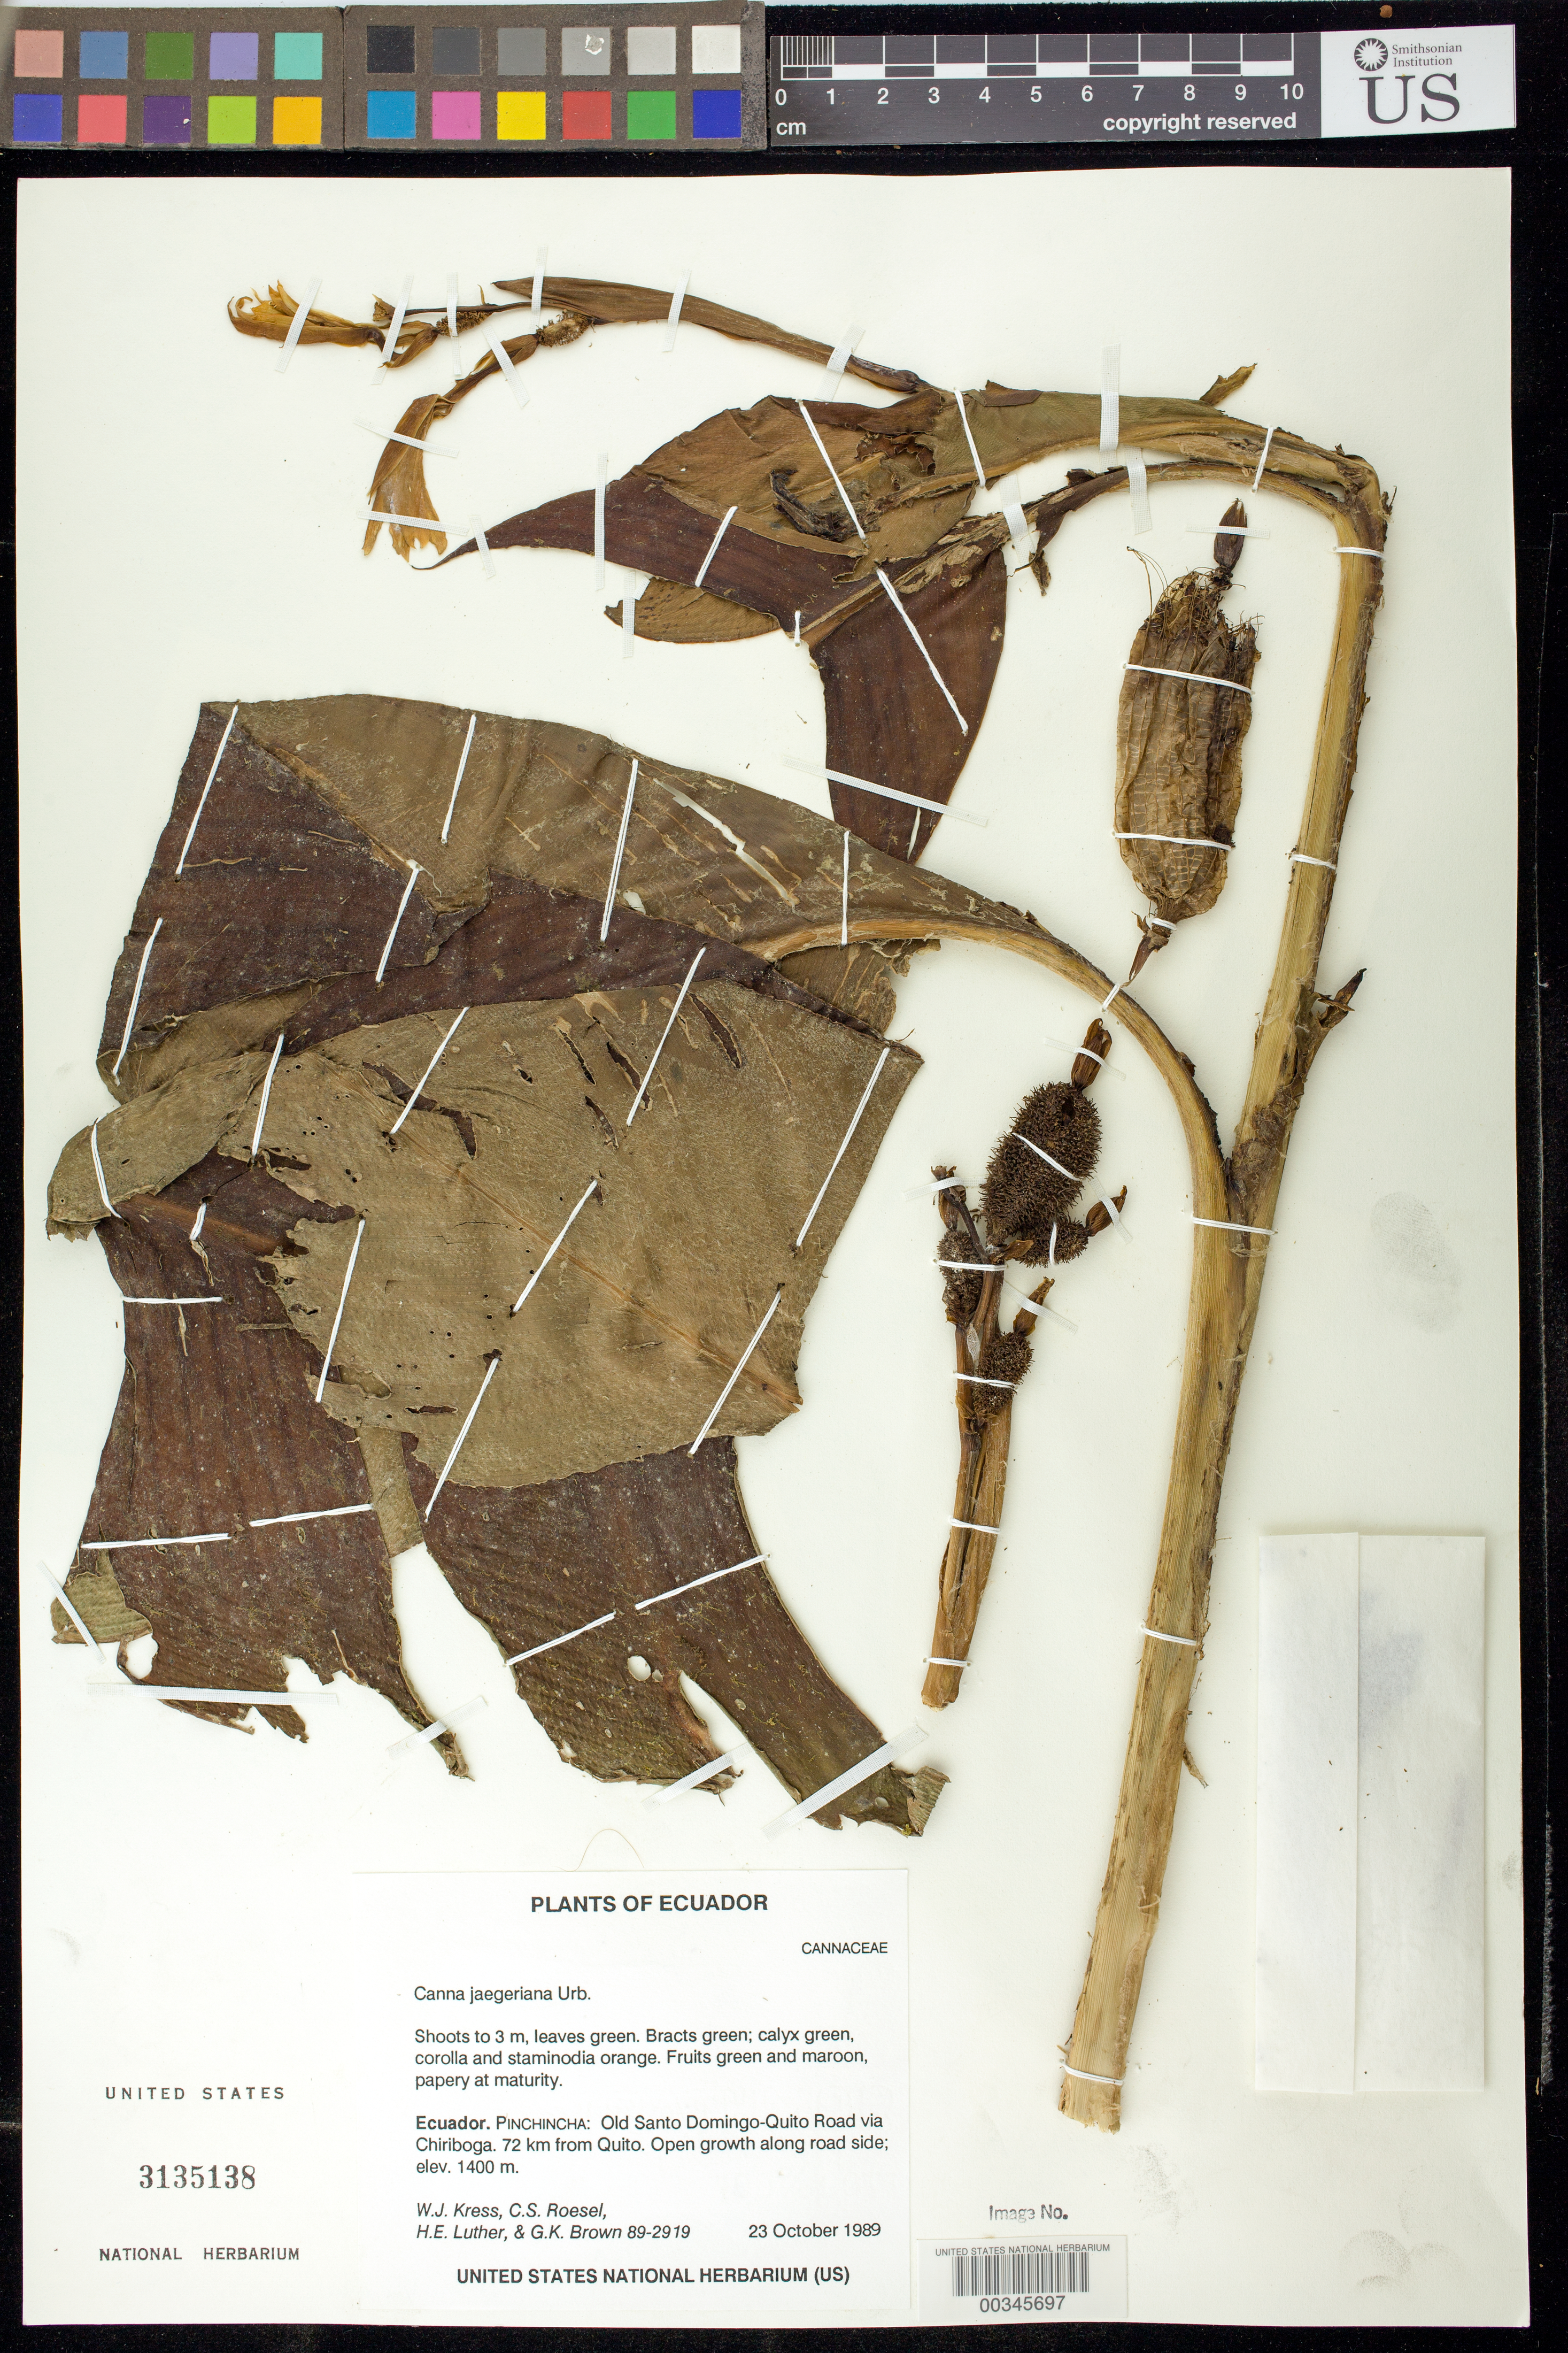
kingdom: Plantae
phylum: Tracheophyta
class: Liliopsida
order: Zingiberales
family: Cannaceae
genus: Canna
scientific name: Canna jaegeriana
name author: Urb.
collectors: W. J. Kress, C. S. Roesel, Harry E. Luther & G. K. Brown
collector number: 89-2919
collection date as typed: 23 Oct 1989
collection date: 1989-10-23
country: Ecuador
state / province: Pichincha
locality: Old Santo Domingo-quito road via chiriboga, 72 km from quito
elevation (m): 1400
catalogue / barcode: US 3135138